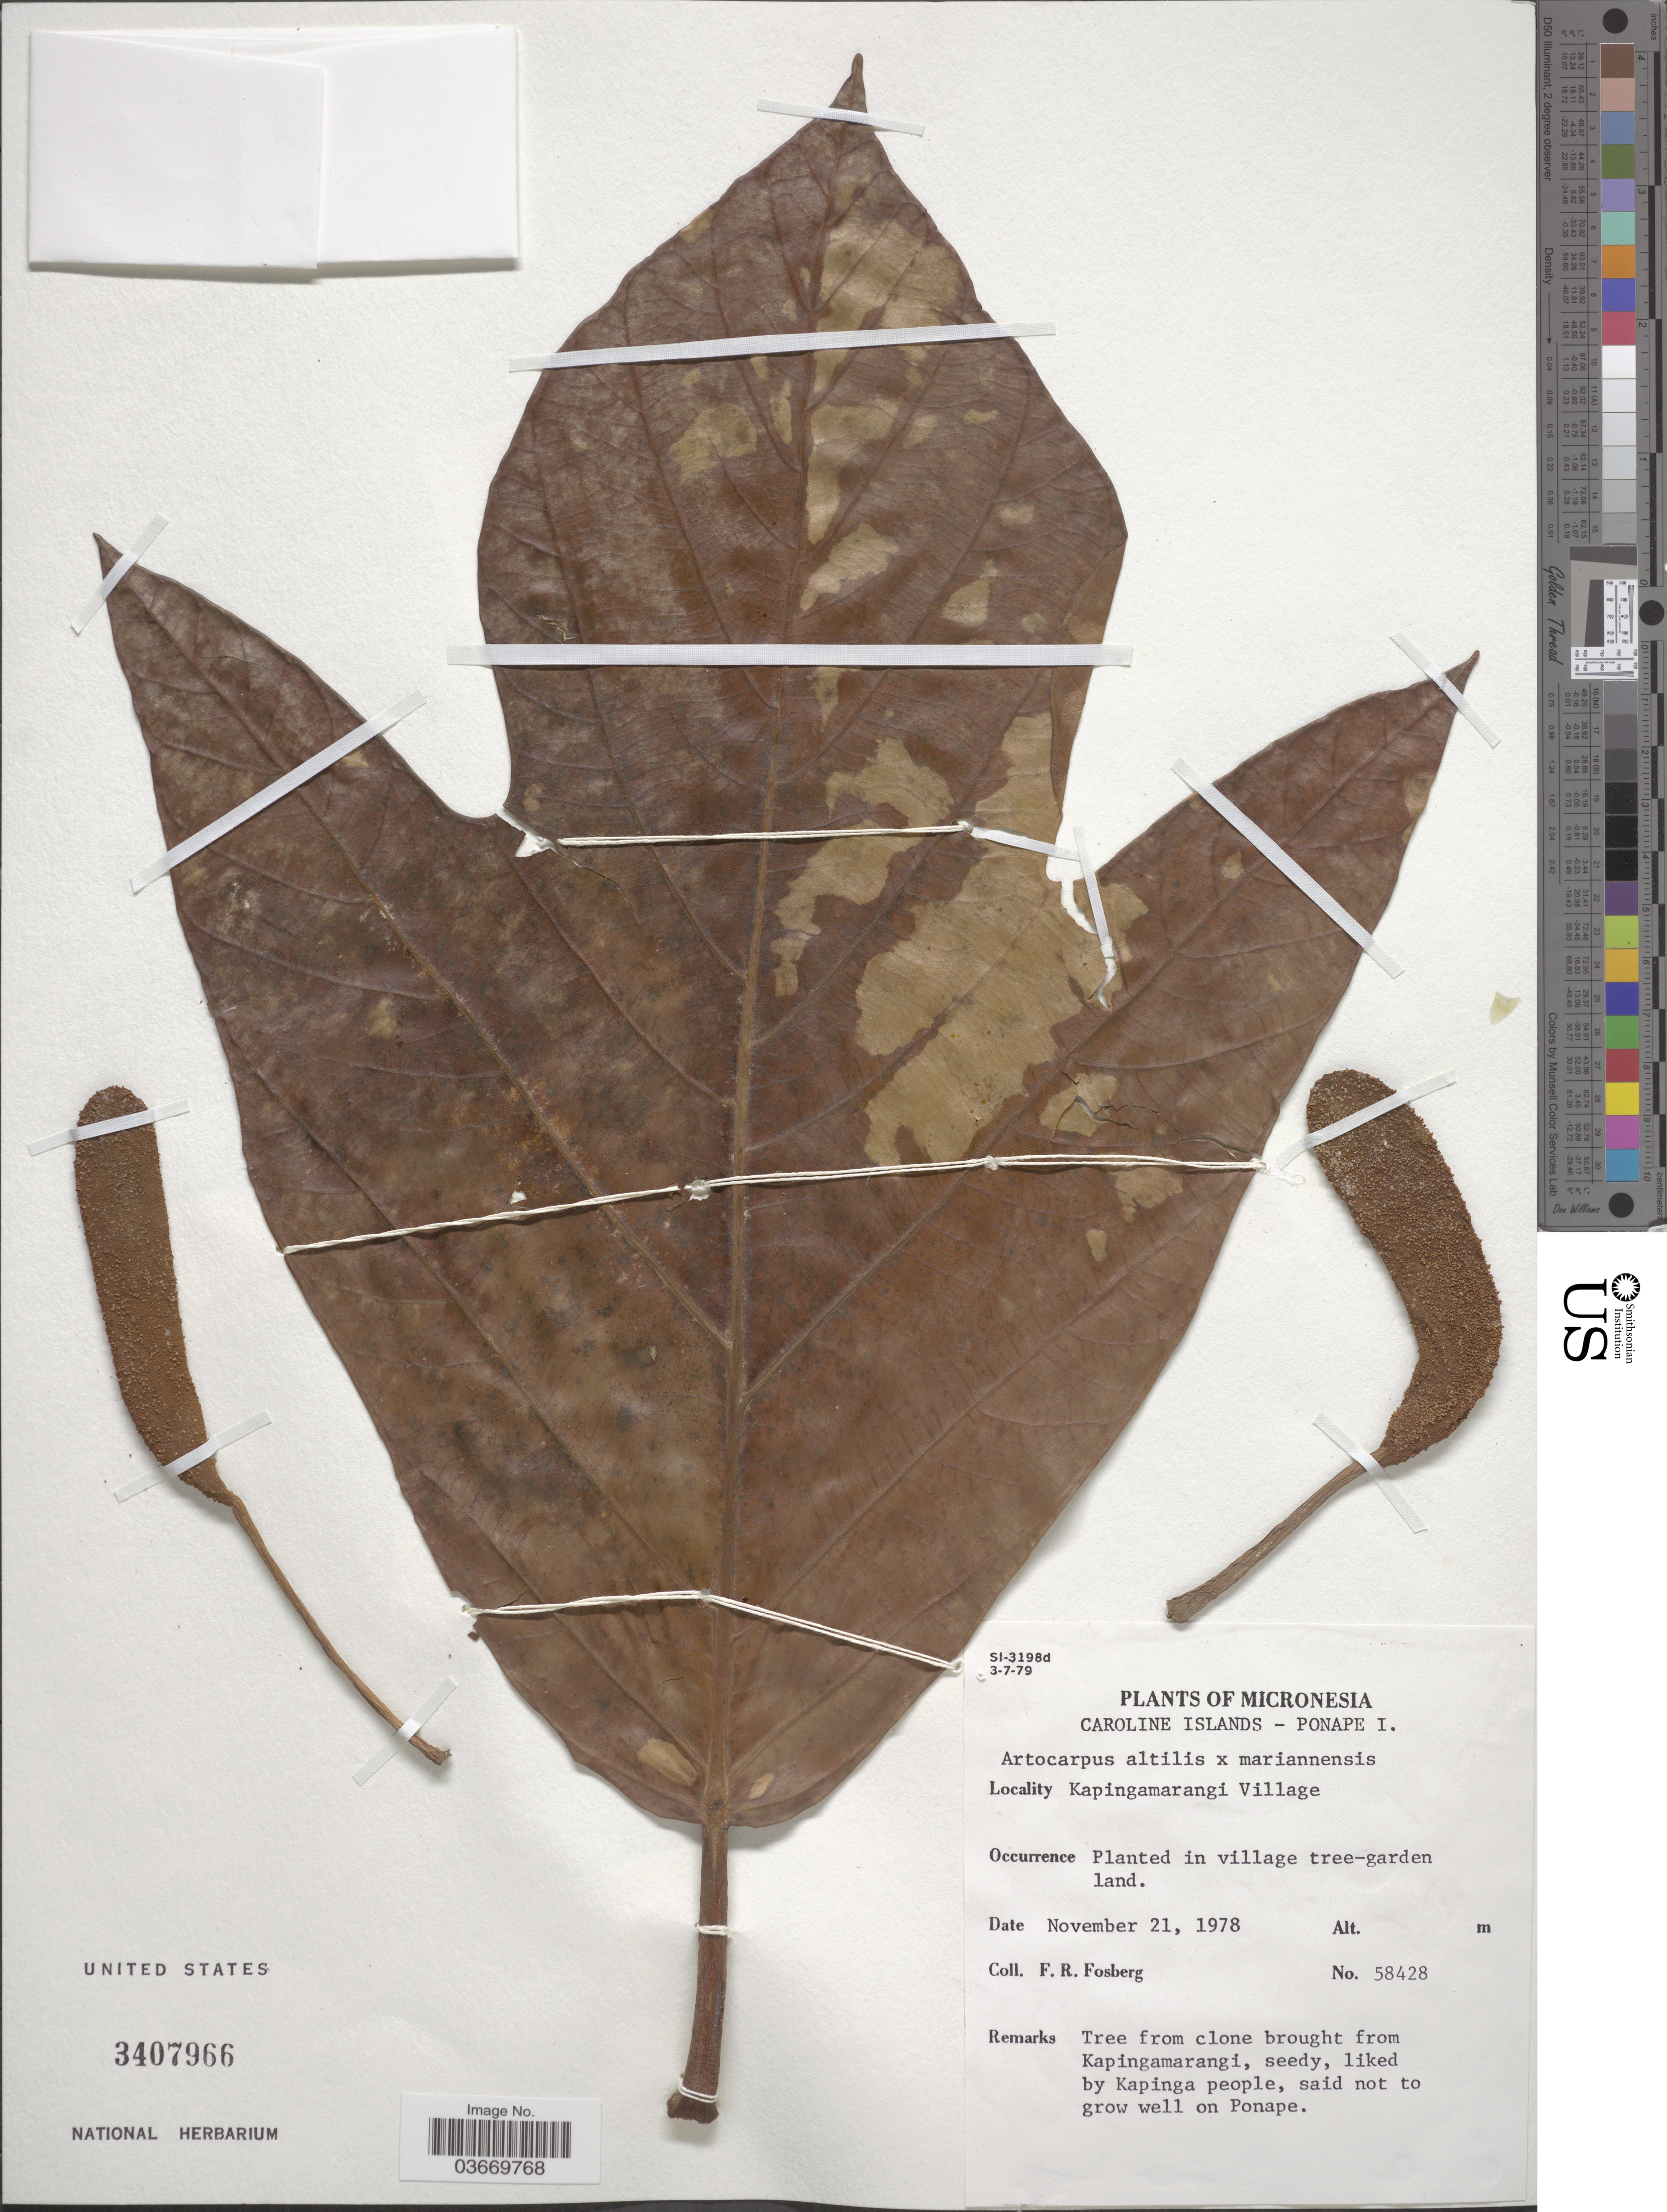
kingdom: Plantae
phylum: Tracheophyta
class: Magnoliopsida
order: Rosales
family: Moraceae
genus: Artocarpus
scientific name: Artocarpus altilis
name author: (Parkinson) Fosberg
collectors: F. R. Fosberg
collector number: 58428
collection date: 1978-11-21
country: Micronesia, Federated States of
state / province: Pohnpei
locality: Micronesia. Caroline Islands - Ponape I. Kapingamarangi Village. In village tree-garden land.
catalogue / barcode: US 3407966